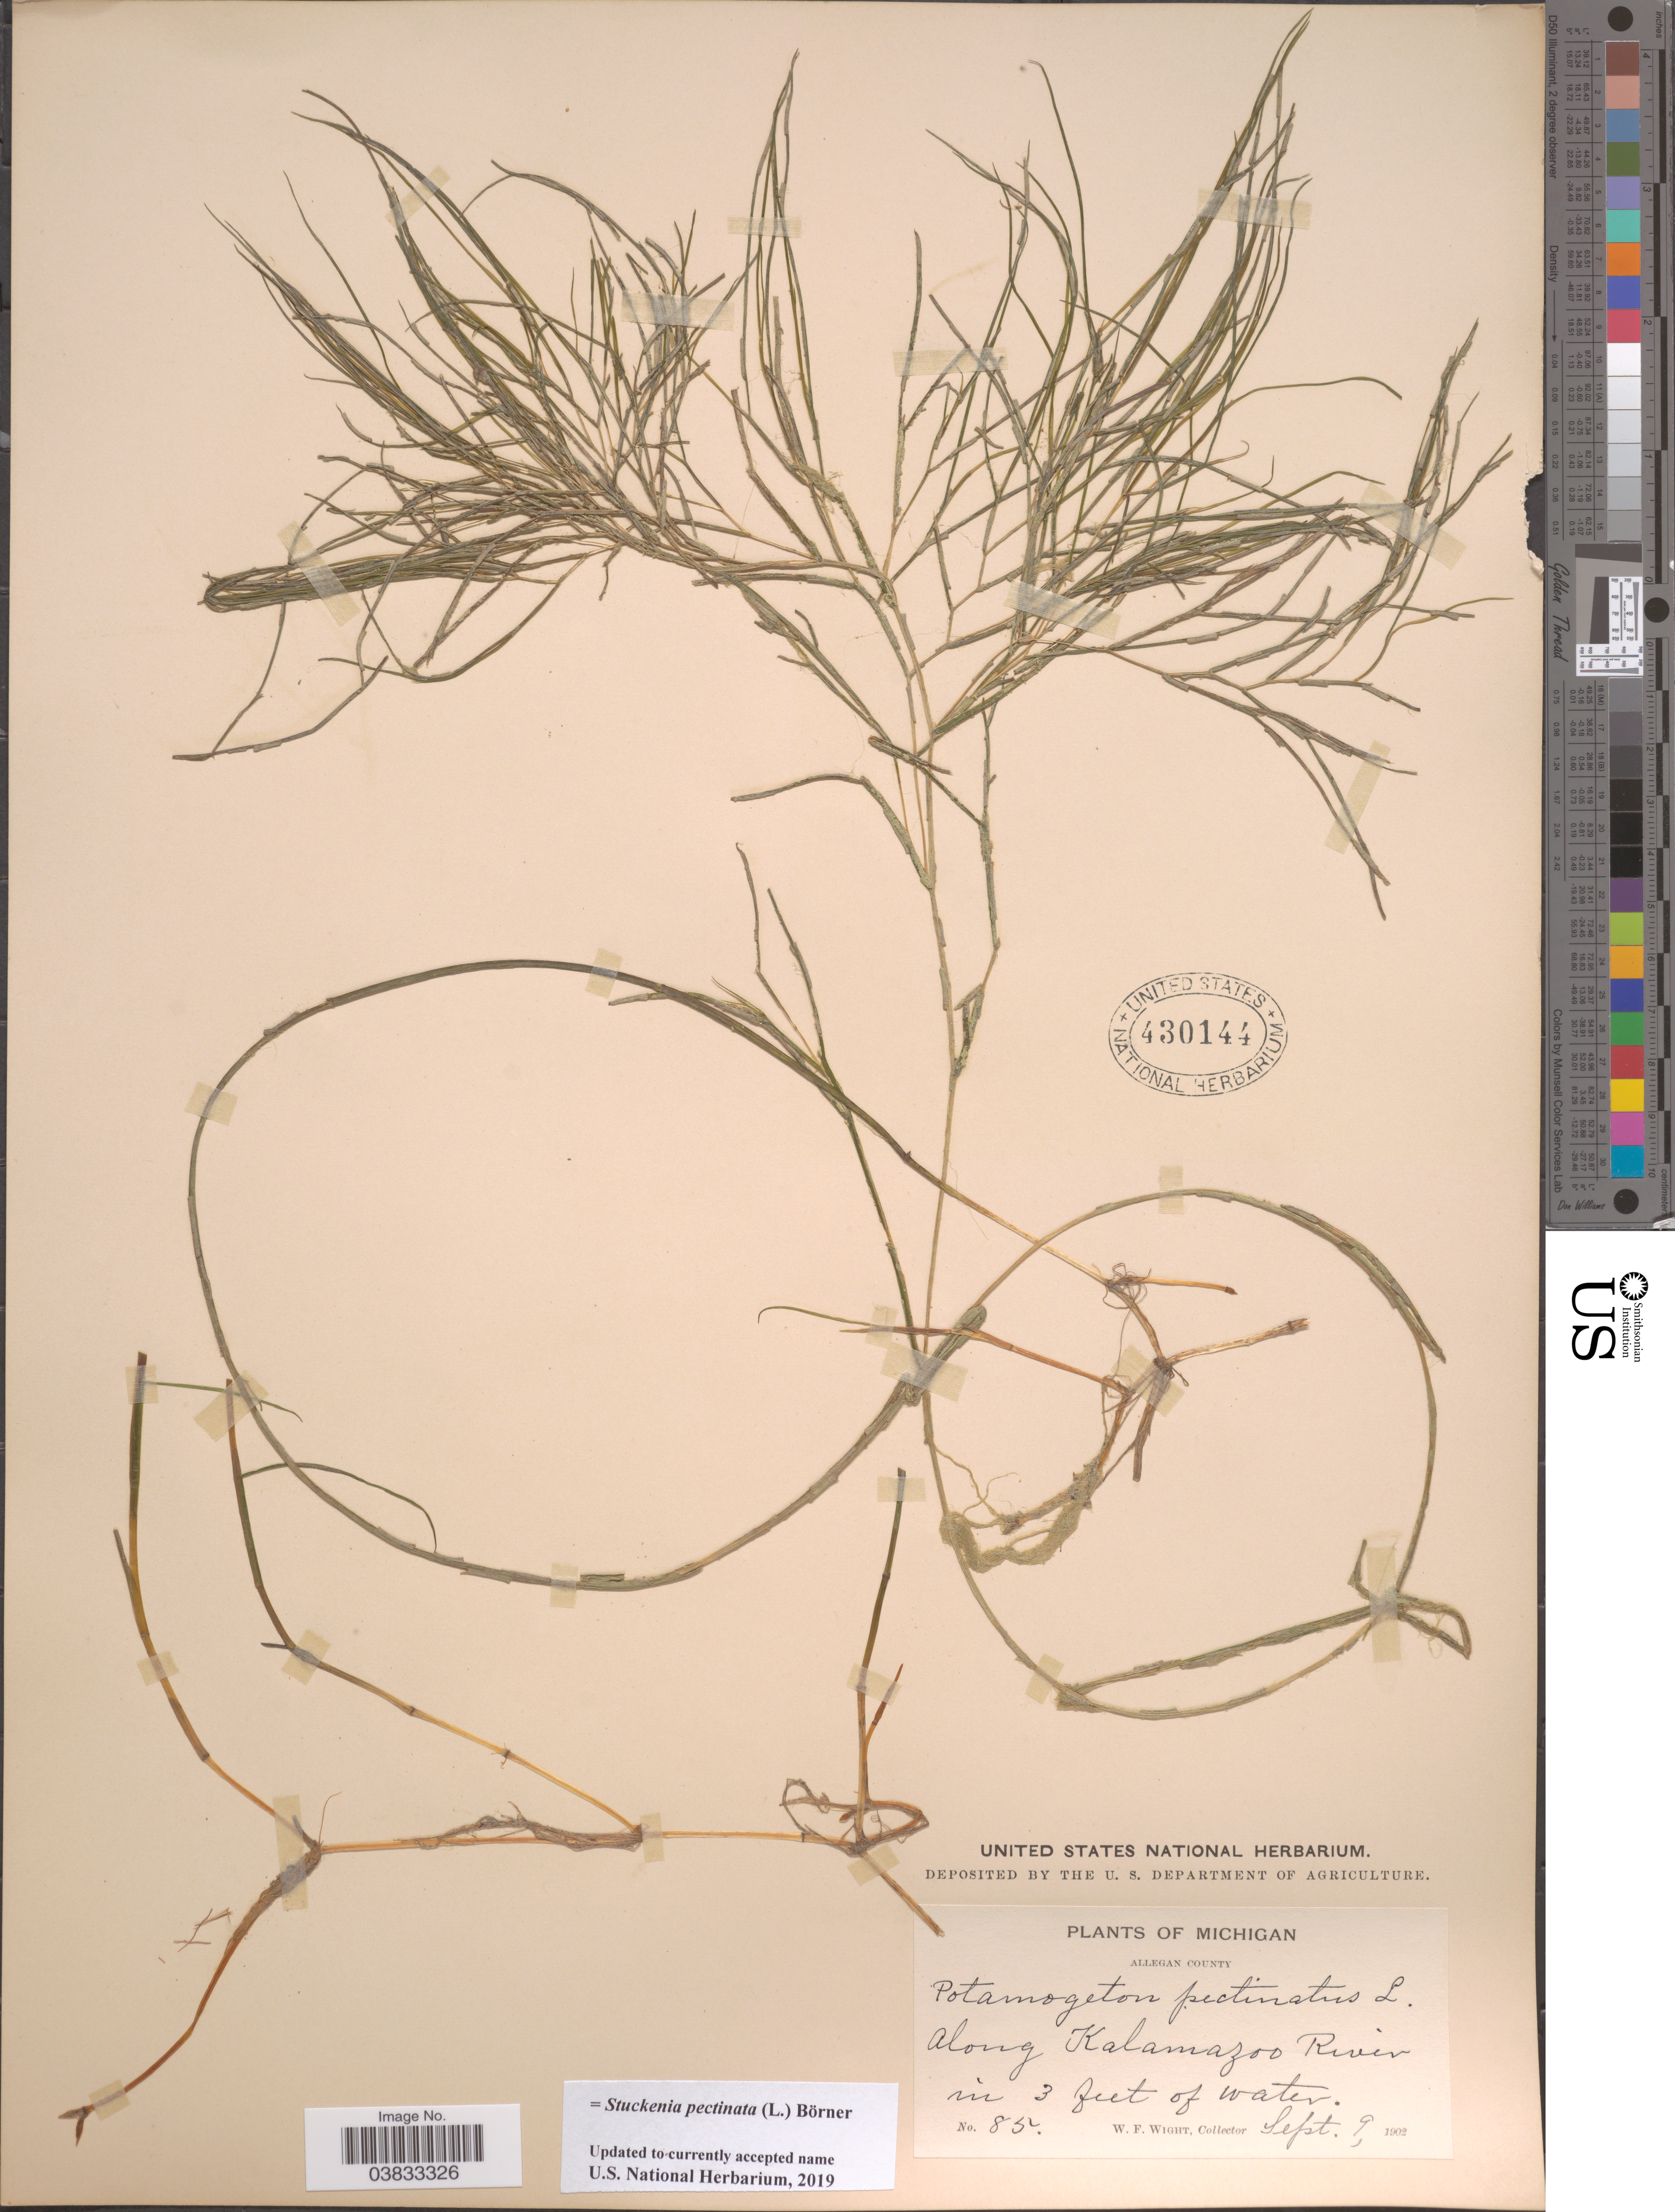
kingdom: Plantae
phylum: Tracheophyta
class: Liliopsida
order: Alismatales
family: Potamogetonaceae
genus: Stuckenia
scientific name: Stuckenia pectinata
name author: (L.) Börner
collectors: W. Wight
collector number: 85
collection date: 1902-09-09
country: United States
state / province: Michigan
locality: Allegan County. Along Kalamazoo River.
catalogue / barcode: US 430144